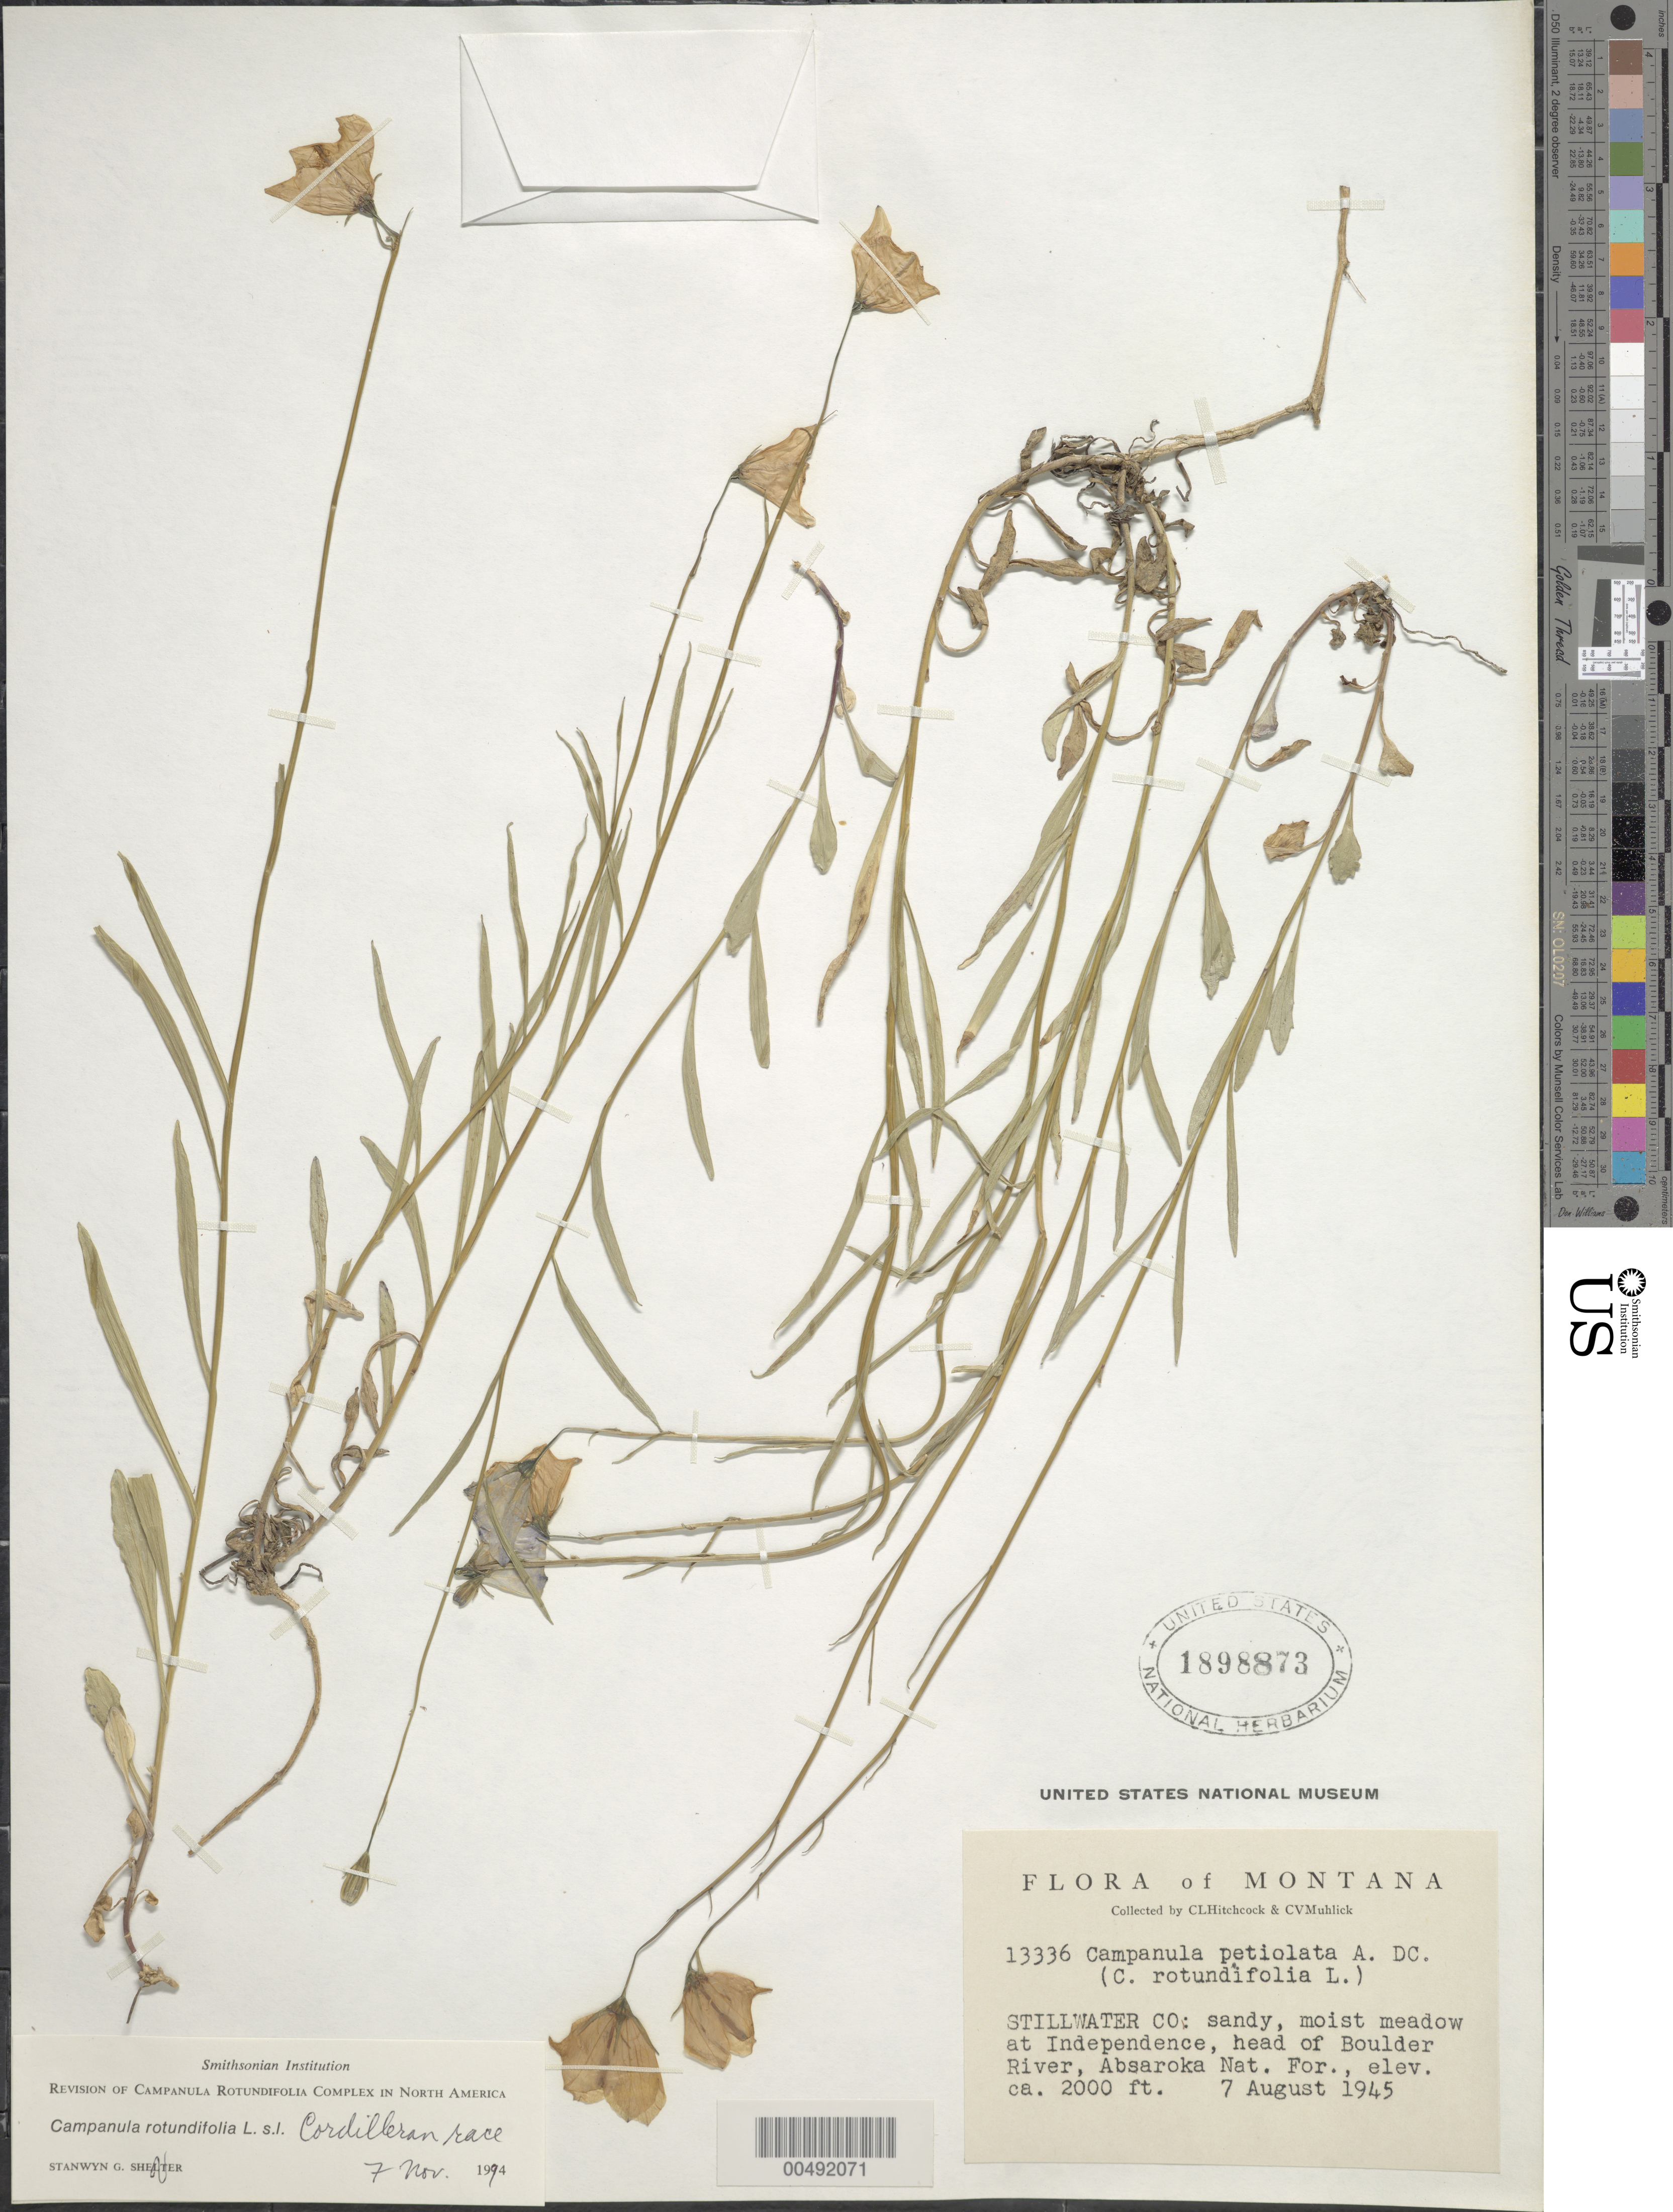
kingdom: Plantae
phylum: Tracheophyta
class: Magnoliopsida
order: Asterales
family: Campanulaceae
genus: Campanula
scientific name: Campanula rotundifolia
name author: L.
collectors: A. S. Hitchcock & C. V. Muhlick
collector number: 13336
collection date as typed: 07 Aug 1945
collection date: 1945-08-07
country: United States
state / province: Montana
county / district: Stillwater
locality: Absaroka Nat. For., head of Boulder River, Independence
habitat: sandy moist meadow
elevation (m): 610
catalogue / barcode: US 1898873